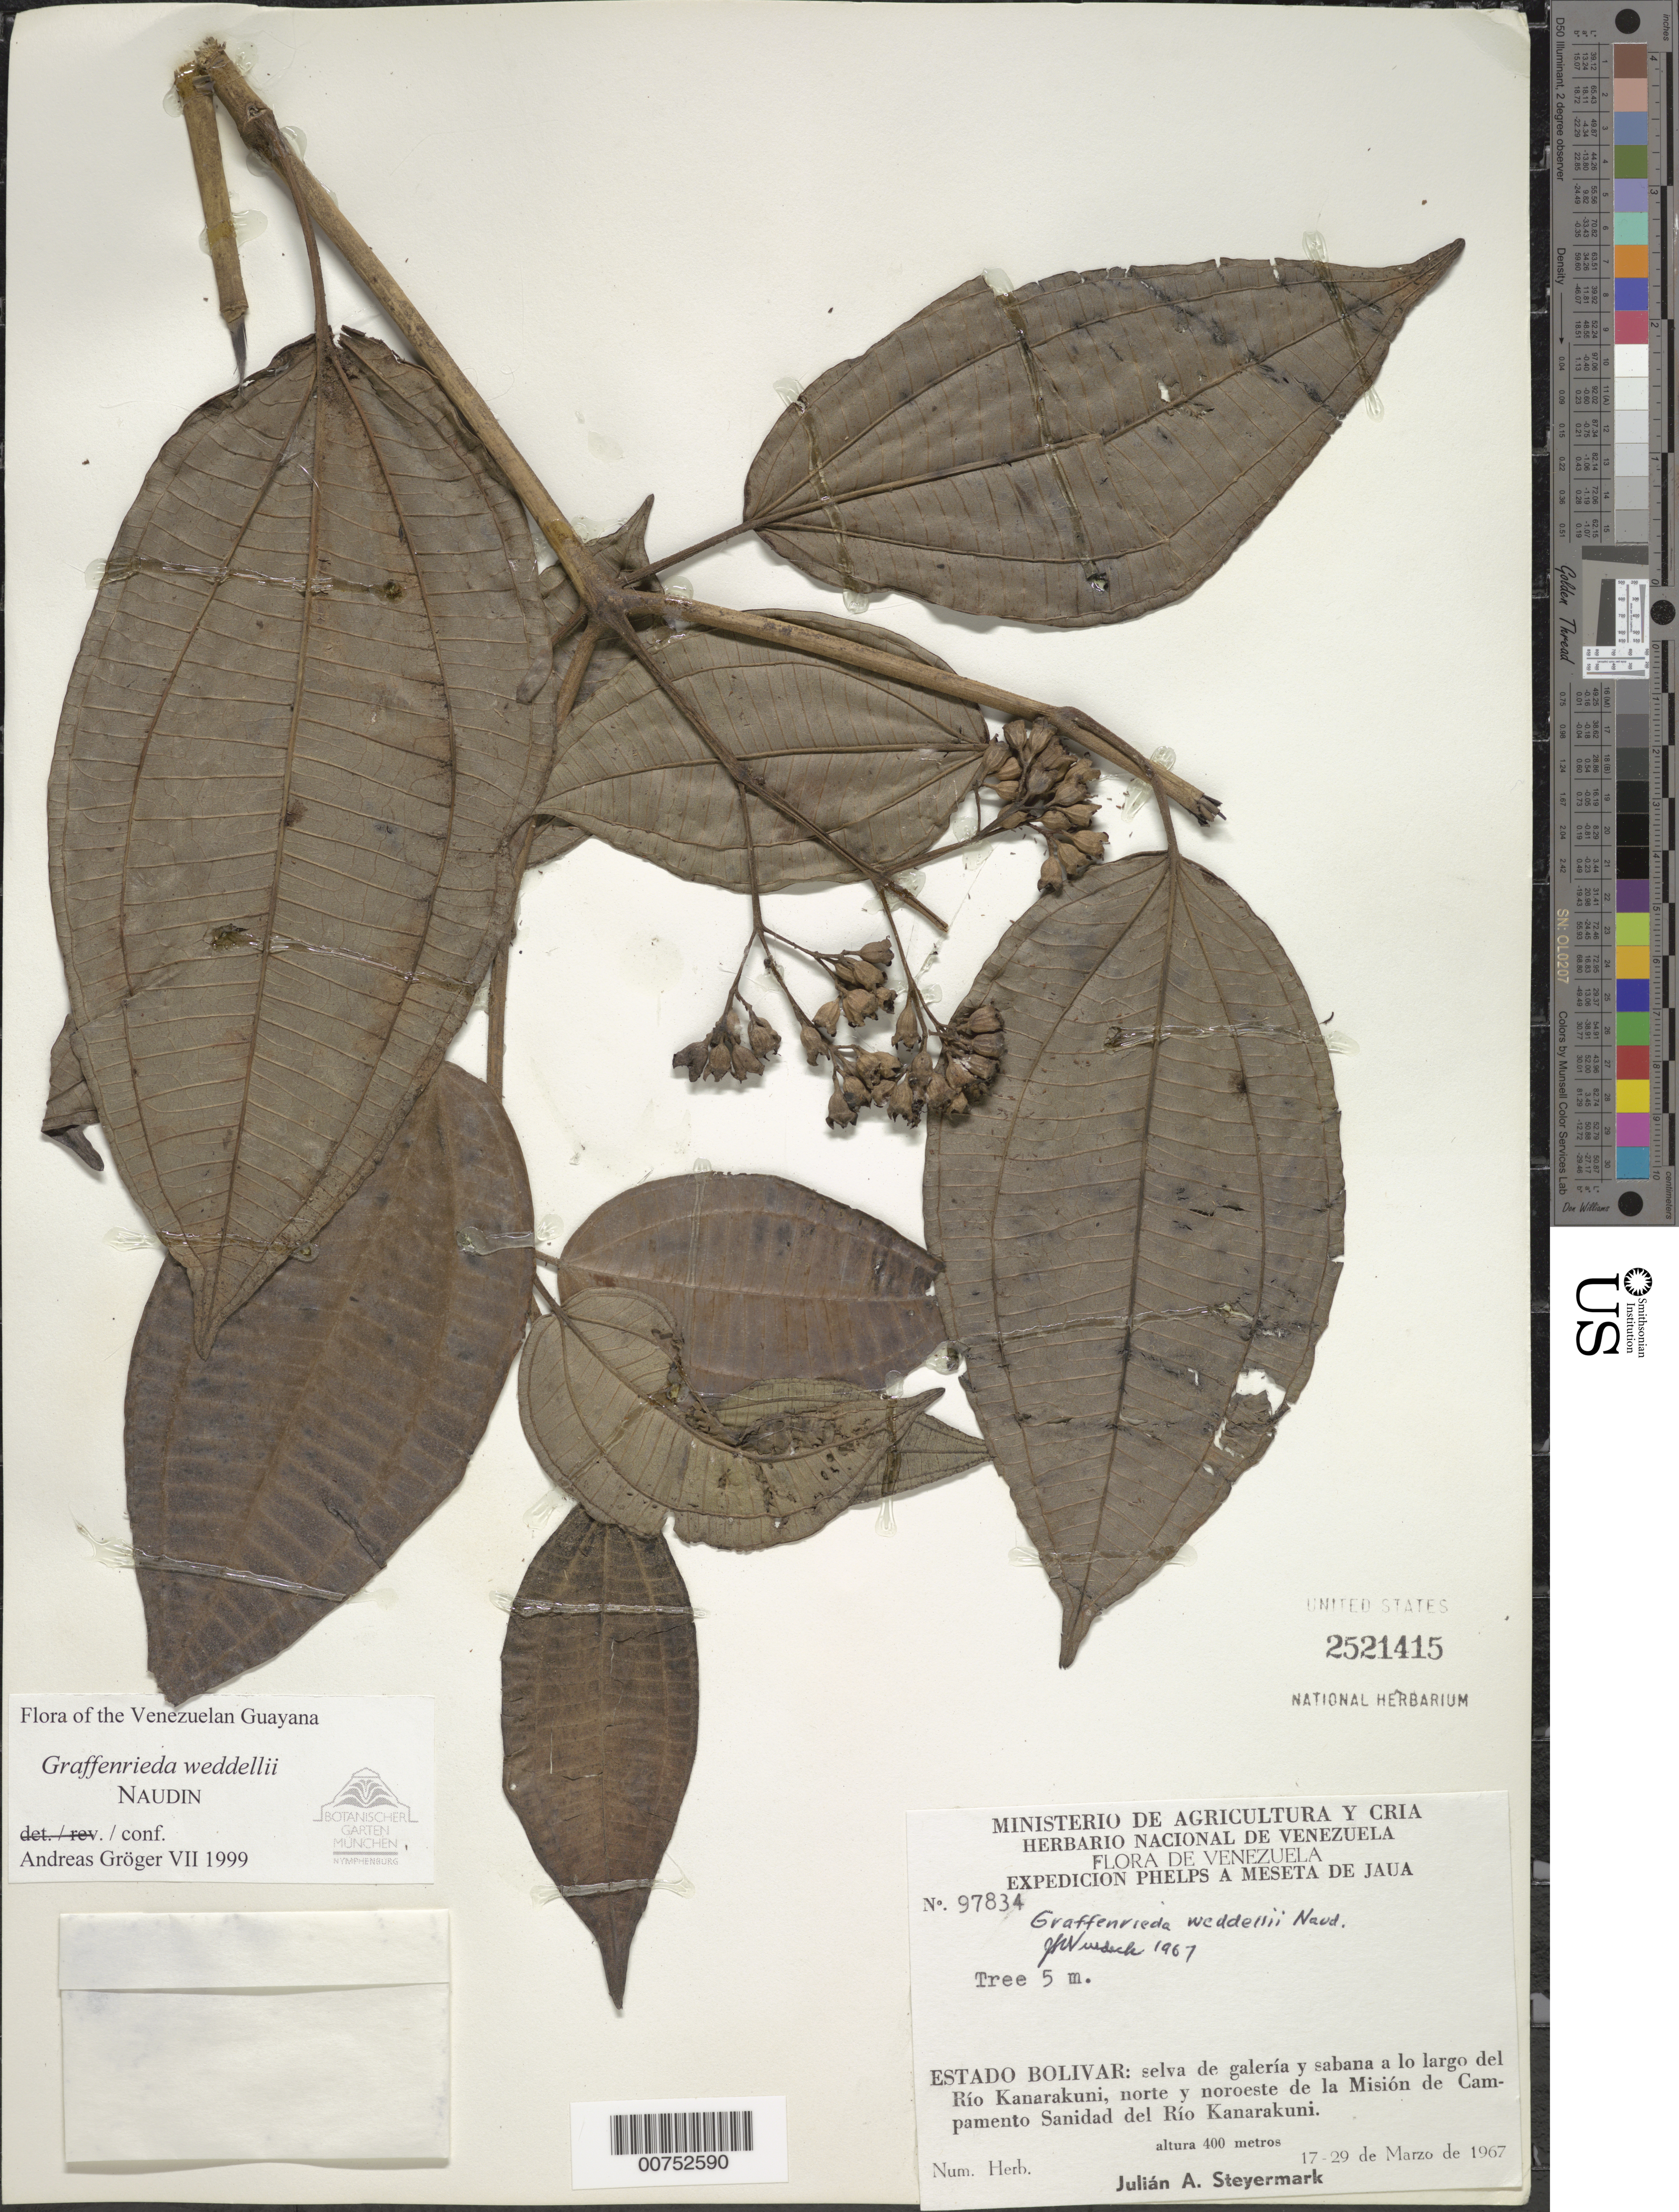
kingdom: Plantae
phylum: Tracheophyta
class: Magnoliopsida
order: Myrtales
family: Melastomataceae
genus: Graffenrieda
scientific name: Graffenrieda weddellii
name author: Naudin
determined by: Gröger, A.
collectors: J. Steyermark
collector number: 97834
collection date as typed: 17-Mar-67 to 29-Mar-67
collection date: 1967-03-17/1967-03-29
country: Venezuela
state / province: Bolívar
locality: Río Kanarakuni, N and NW of Mision de Campamento Sanidad del Río Kanarakuni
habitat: Gallery forest and along river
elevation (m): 400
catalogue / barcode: US 2521415